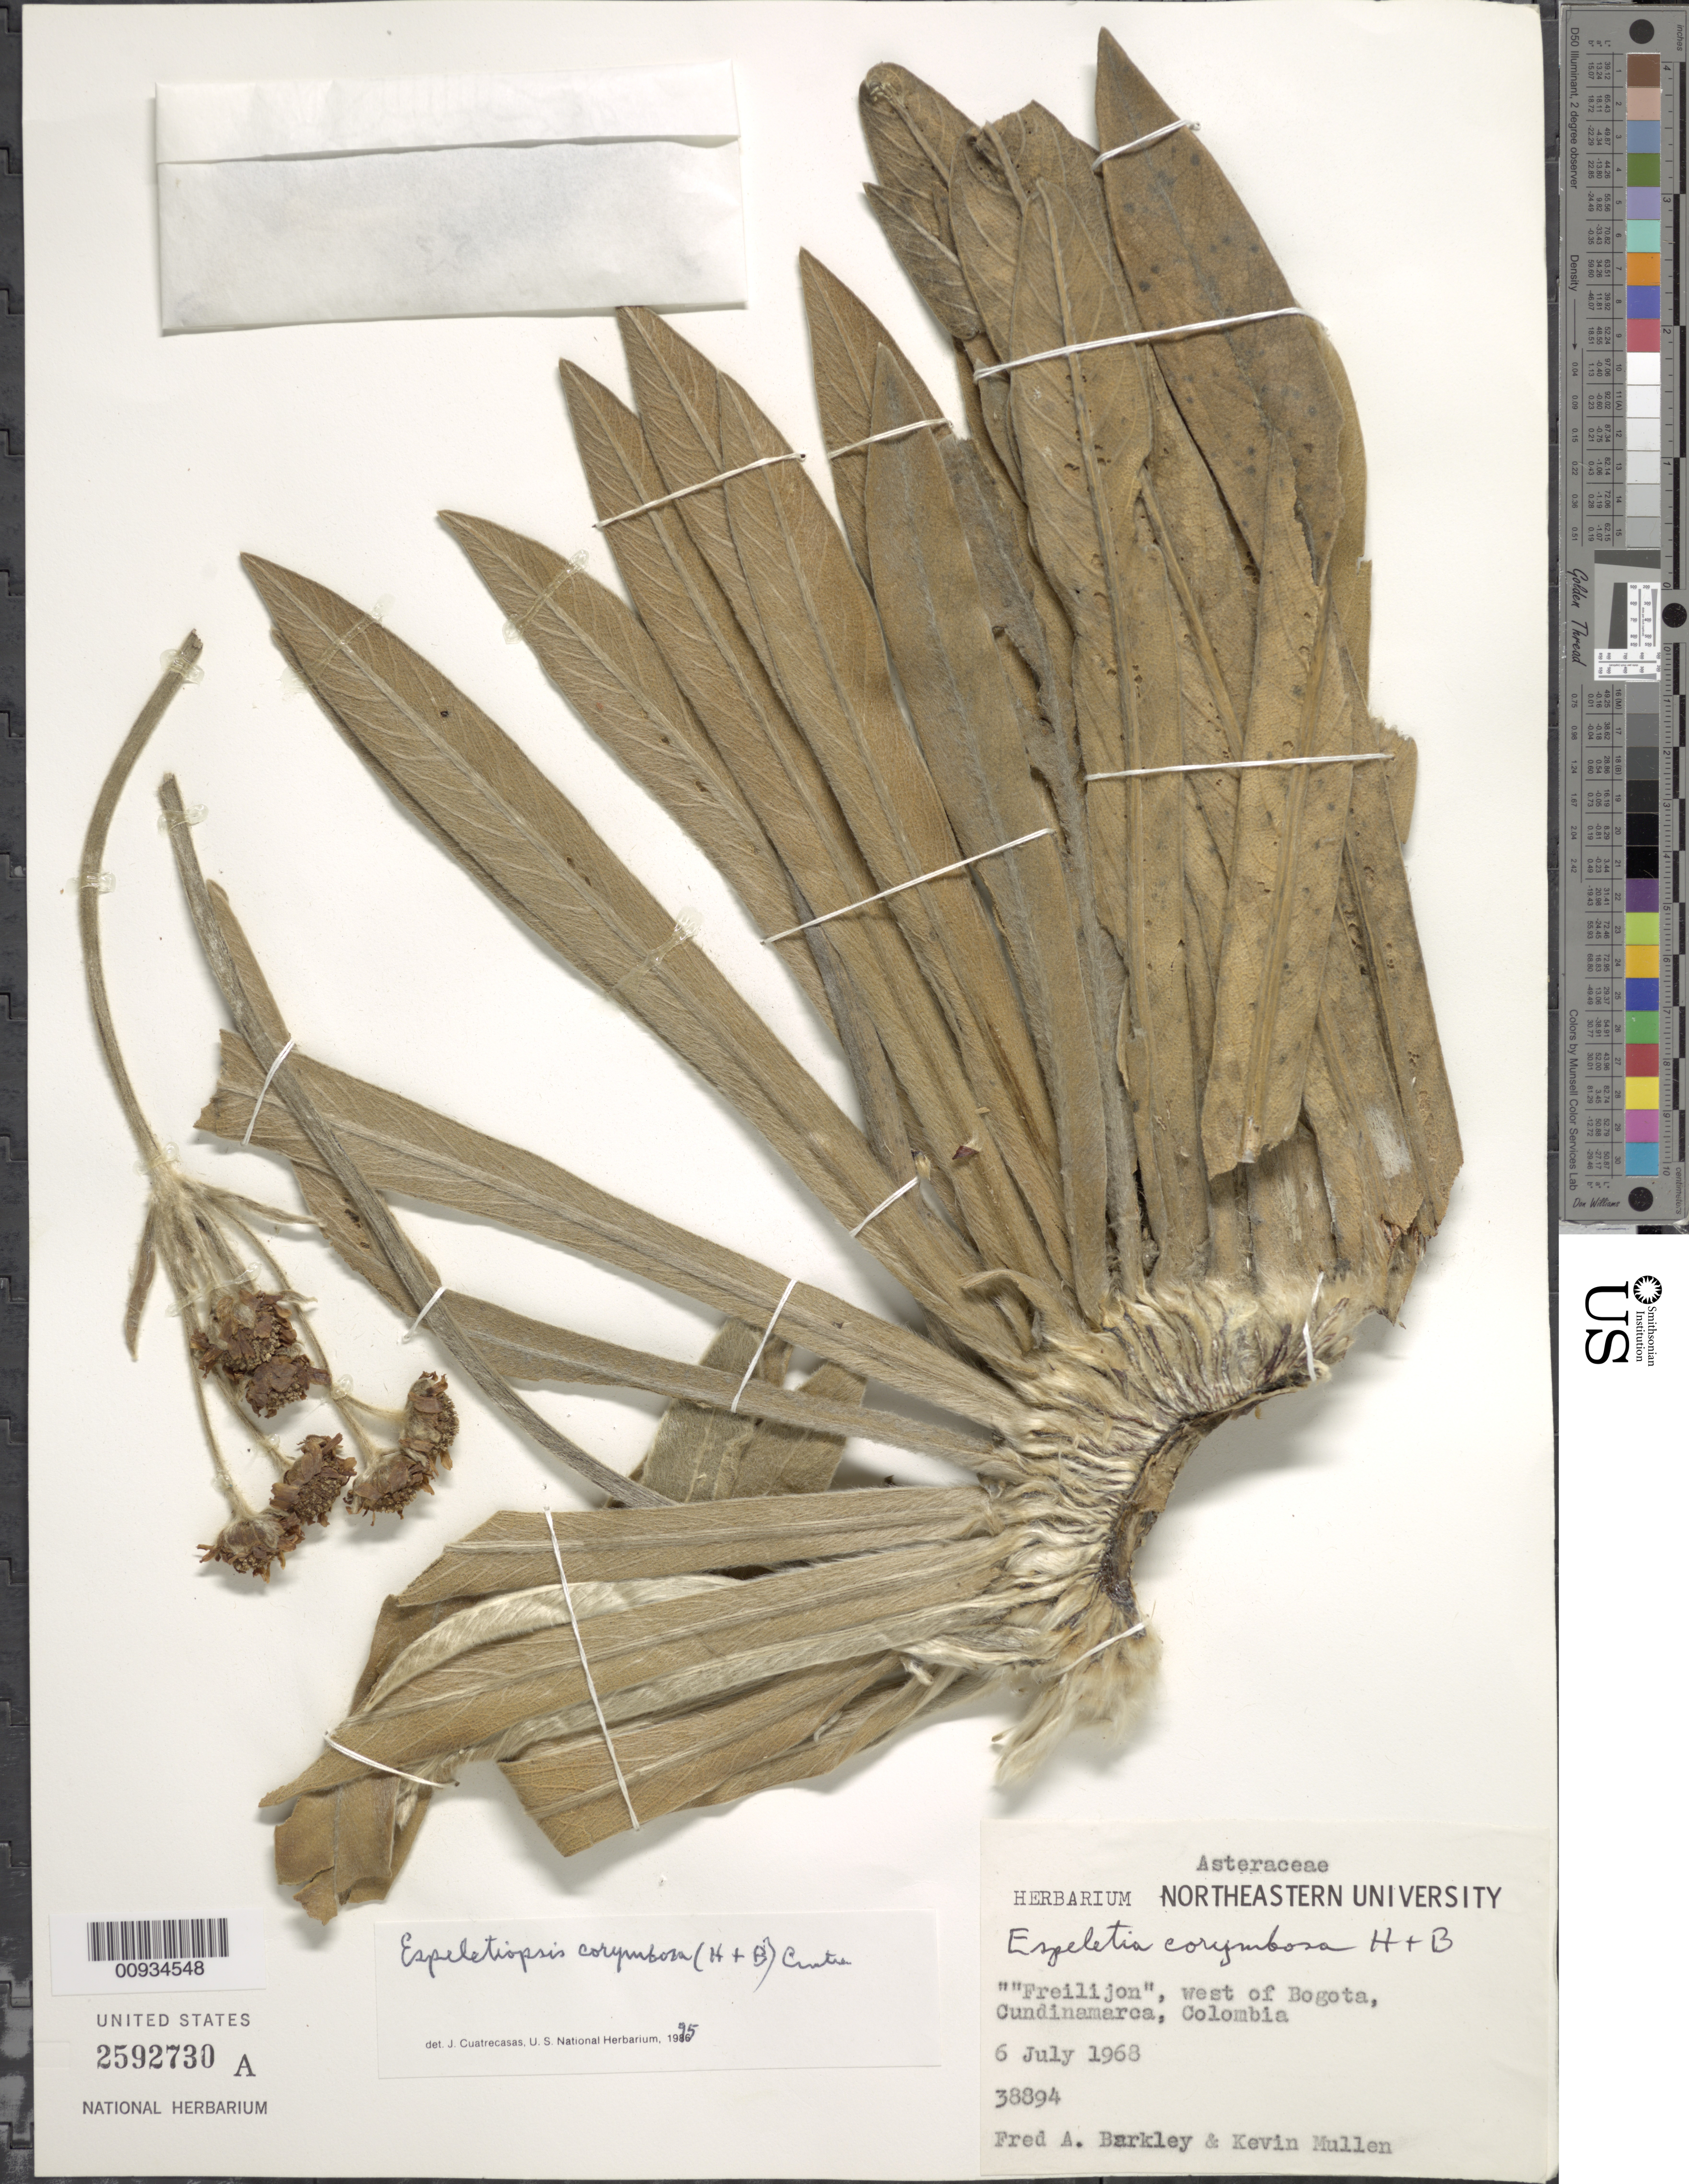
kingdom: Plantae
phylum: Tracheophyta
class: Magnoliopsida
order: Asterales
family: Asteraceae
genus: Espeletiopsis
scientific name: Espeletiopsis corymbosa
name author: (Humb. & Bonpl.) Cuatrec.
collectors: F. A. Barkley & K. Mullen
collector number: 38894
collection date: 1968-07-06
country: Colombia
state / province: Cundinamarca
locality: W of Bogotá.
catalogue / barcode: US 2592730A